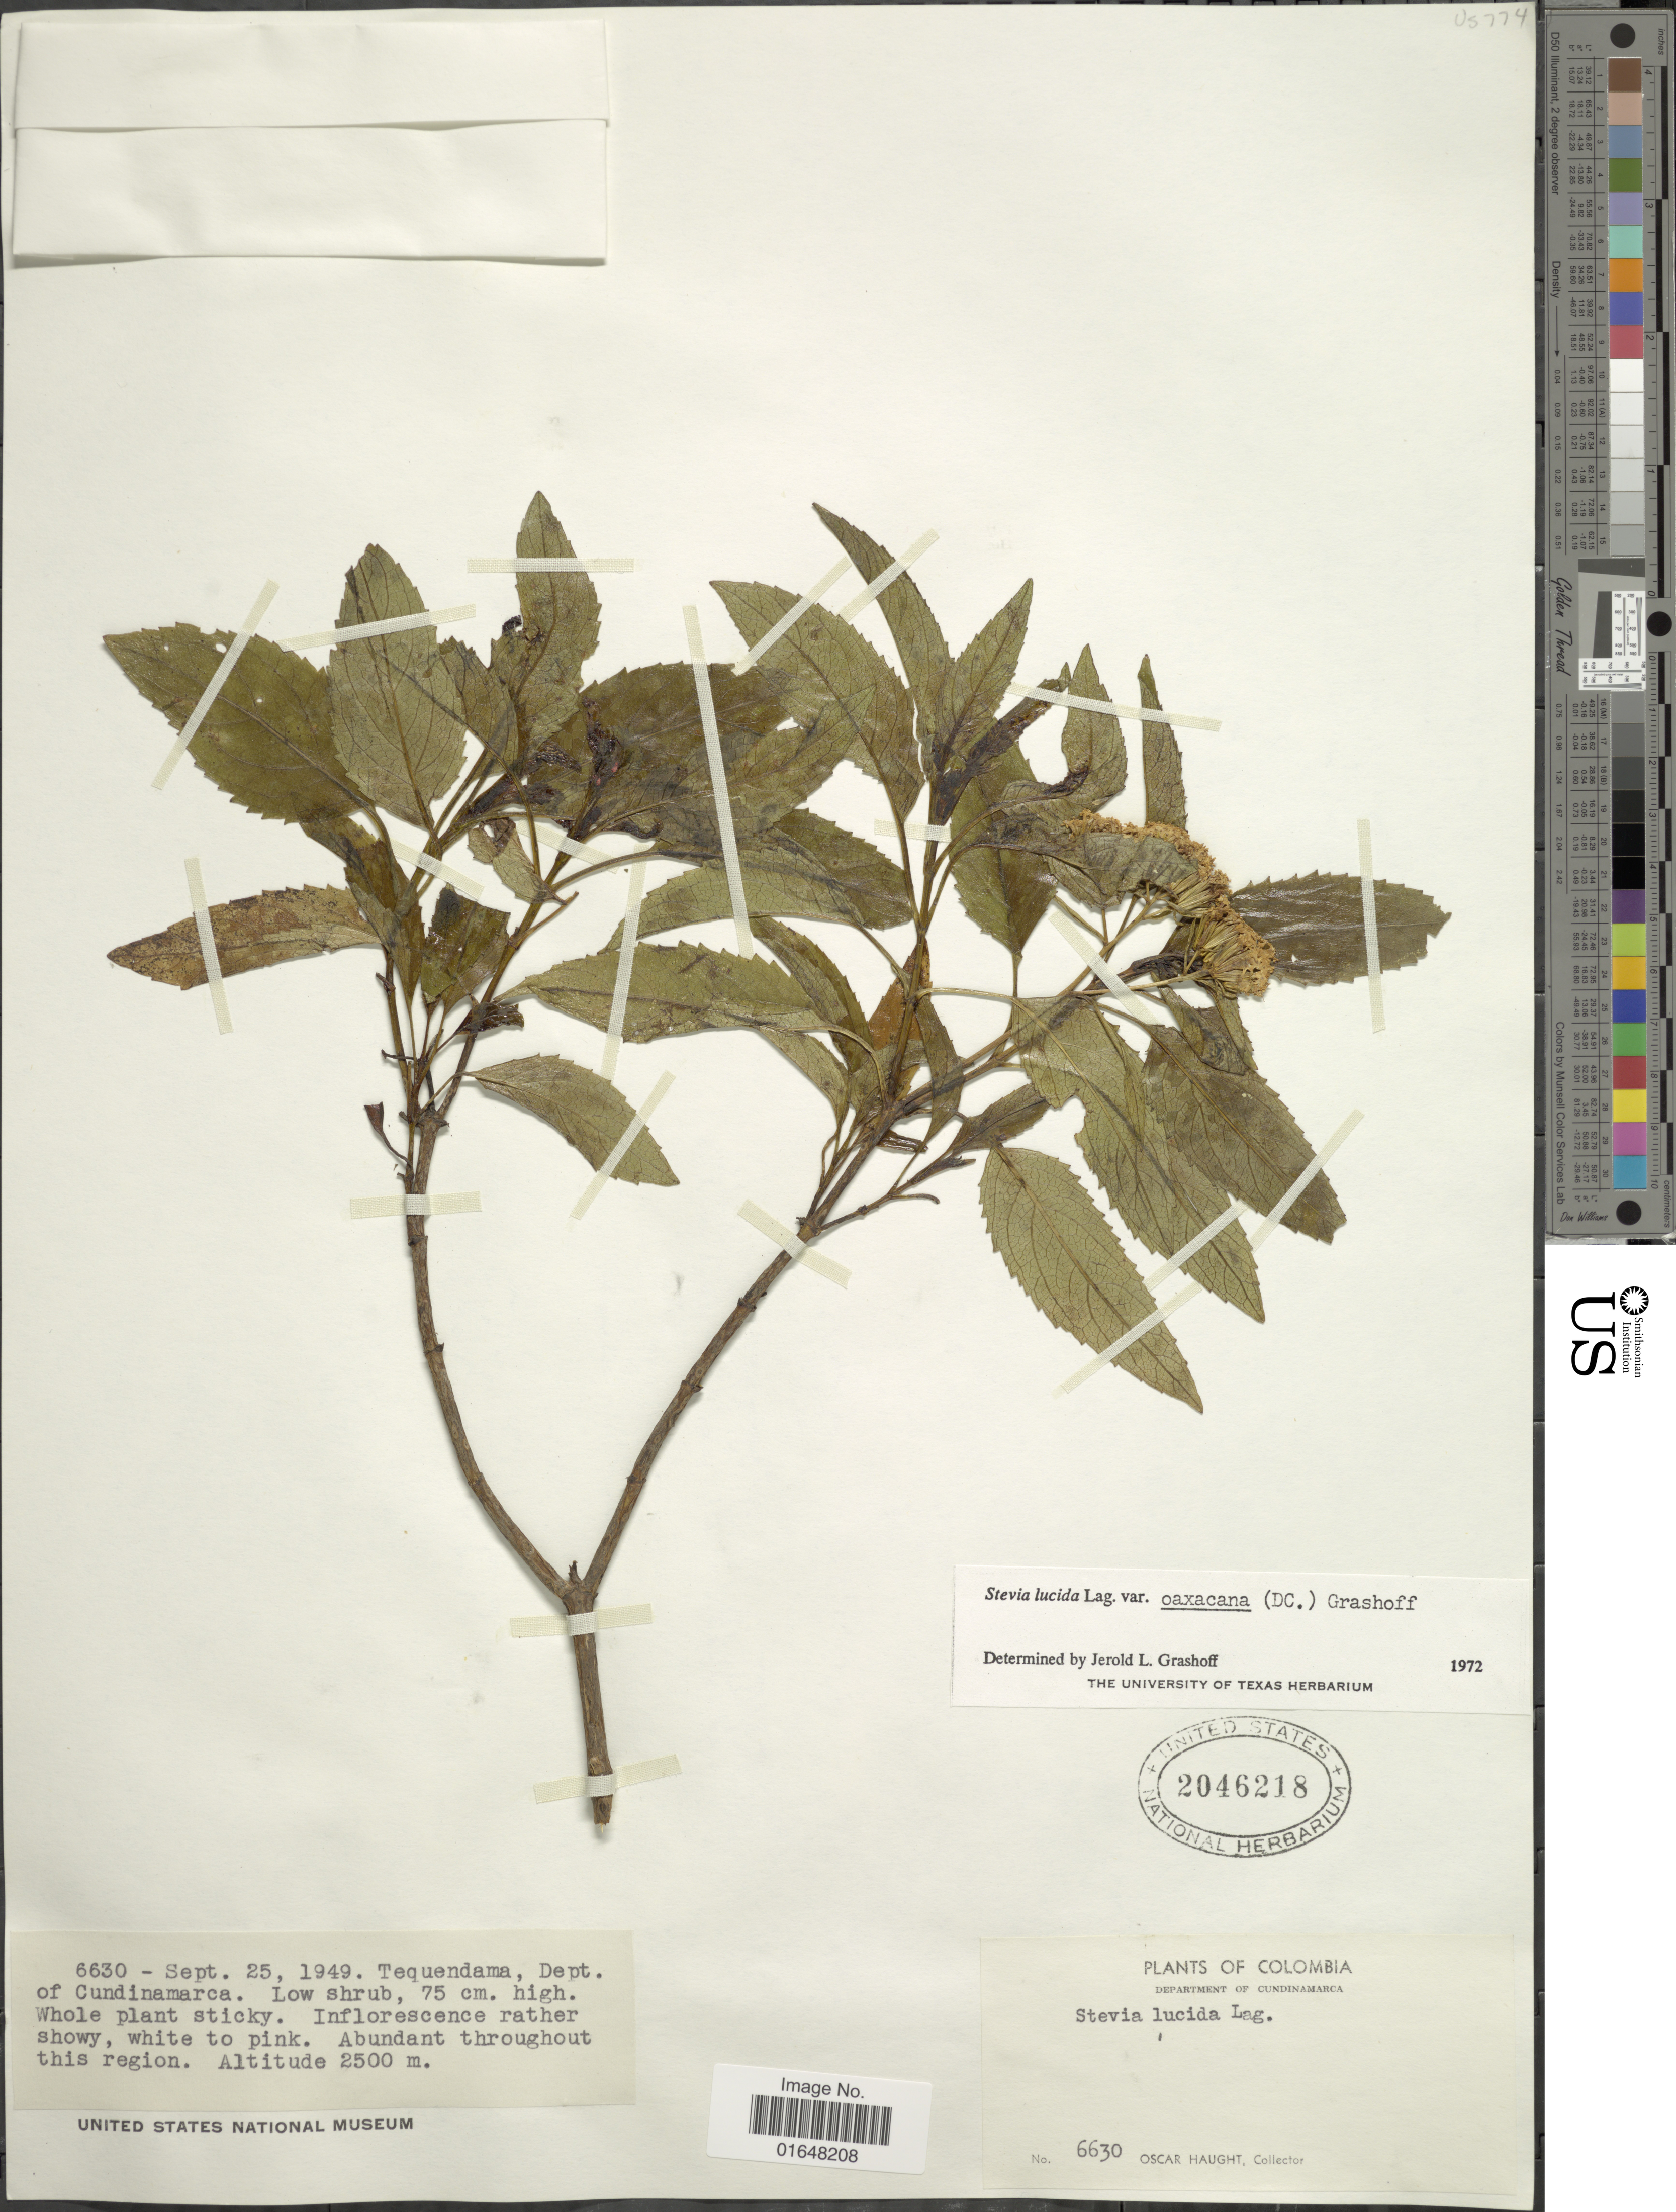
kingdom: Plantae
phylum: Tracheophyta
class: Magnoliopsida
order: Asterales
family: Asteraceae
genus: Stevia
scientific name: Stevia lucida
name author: Lag.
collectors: O. Haught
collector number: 6630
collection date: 1949-09-25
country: Colombia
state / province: Cundinamarca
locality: Tequendama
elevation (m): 2500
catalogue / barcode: US 2046218